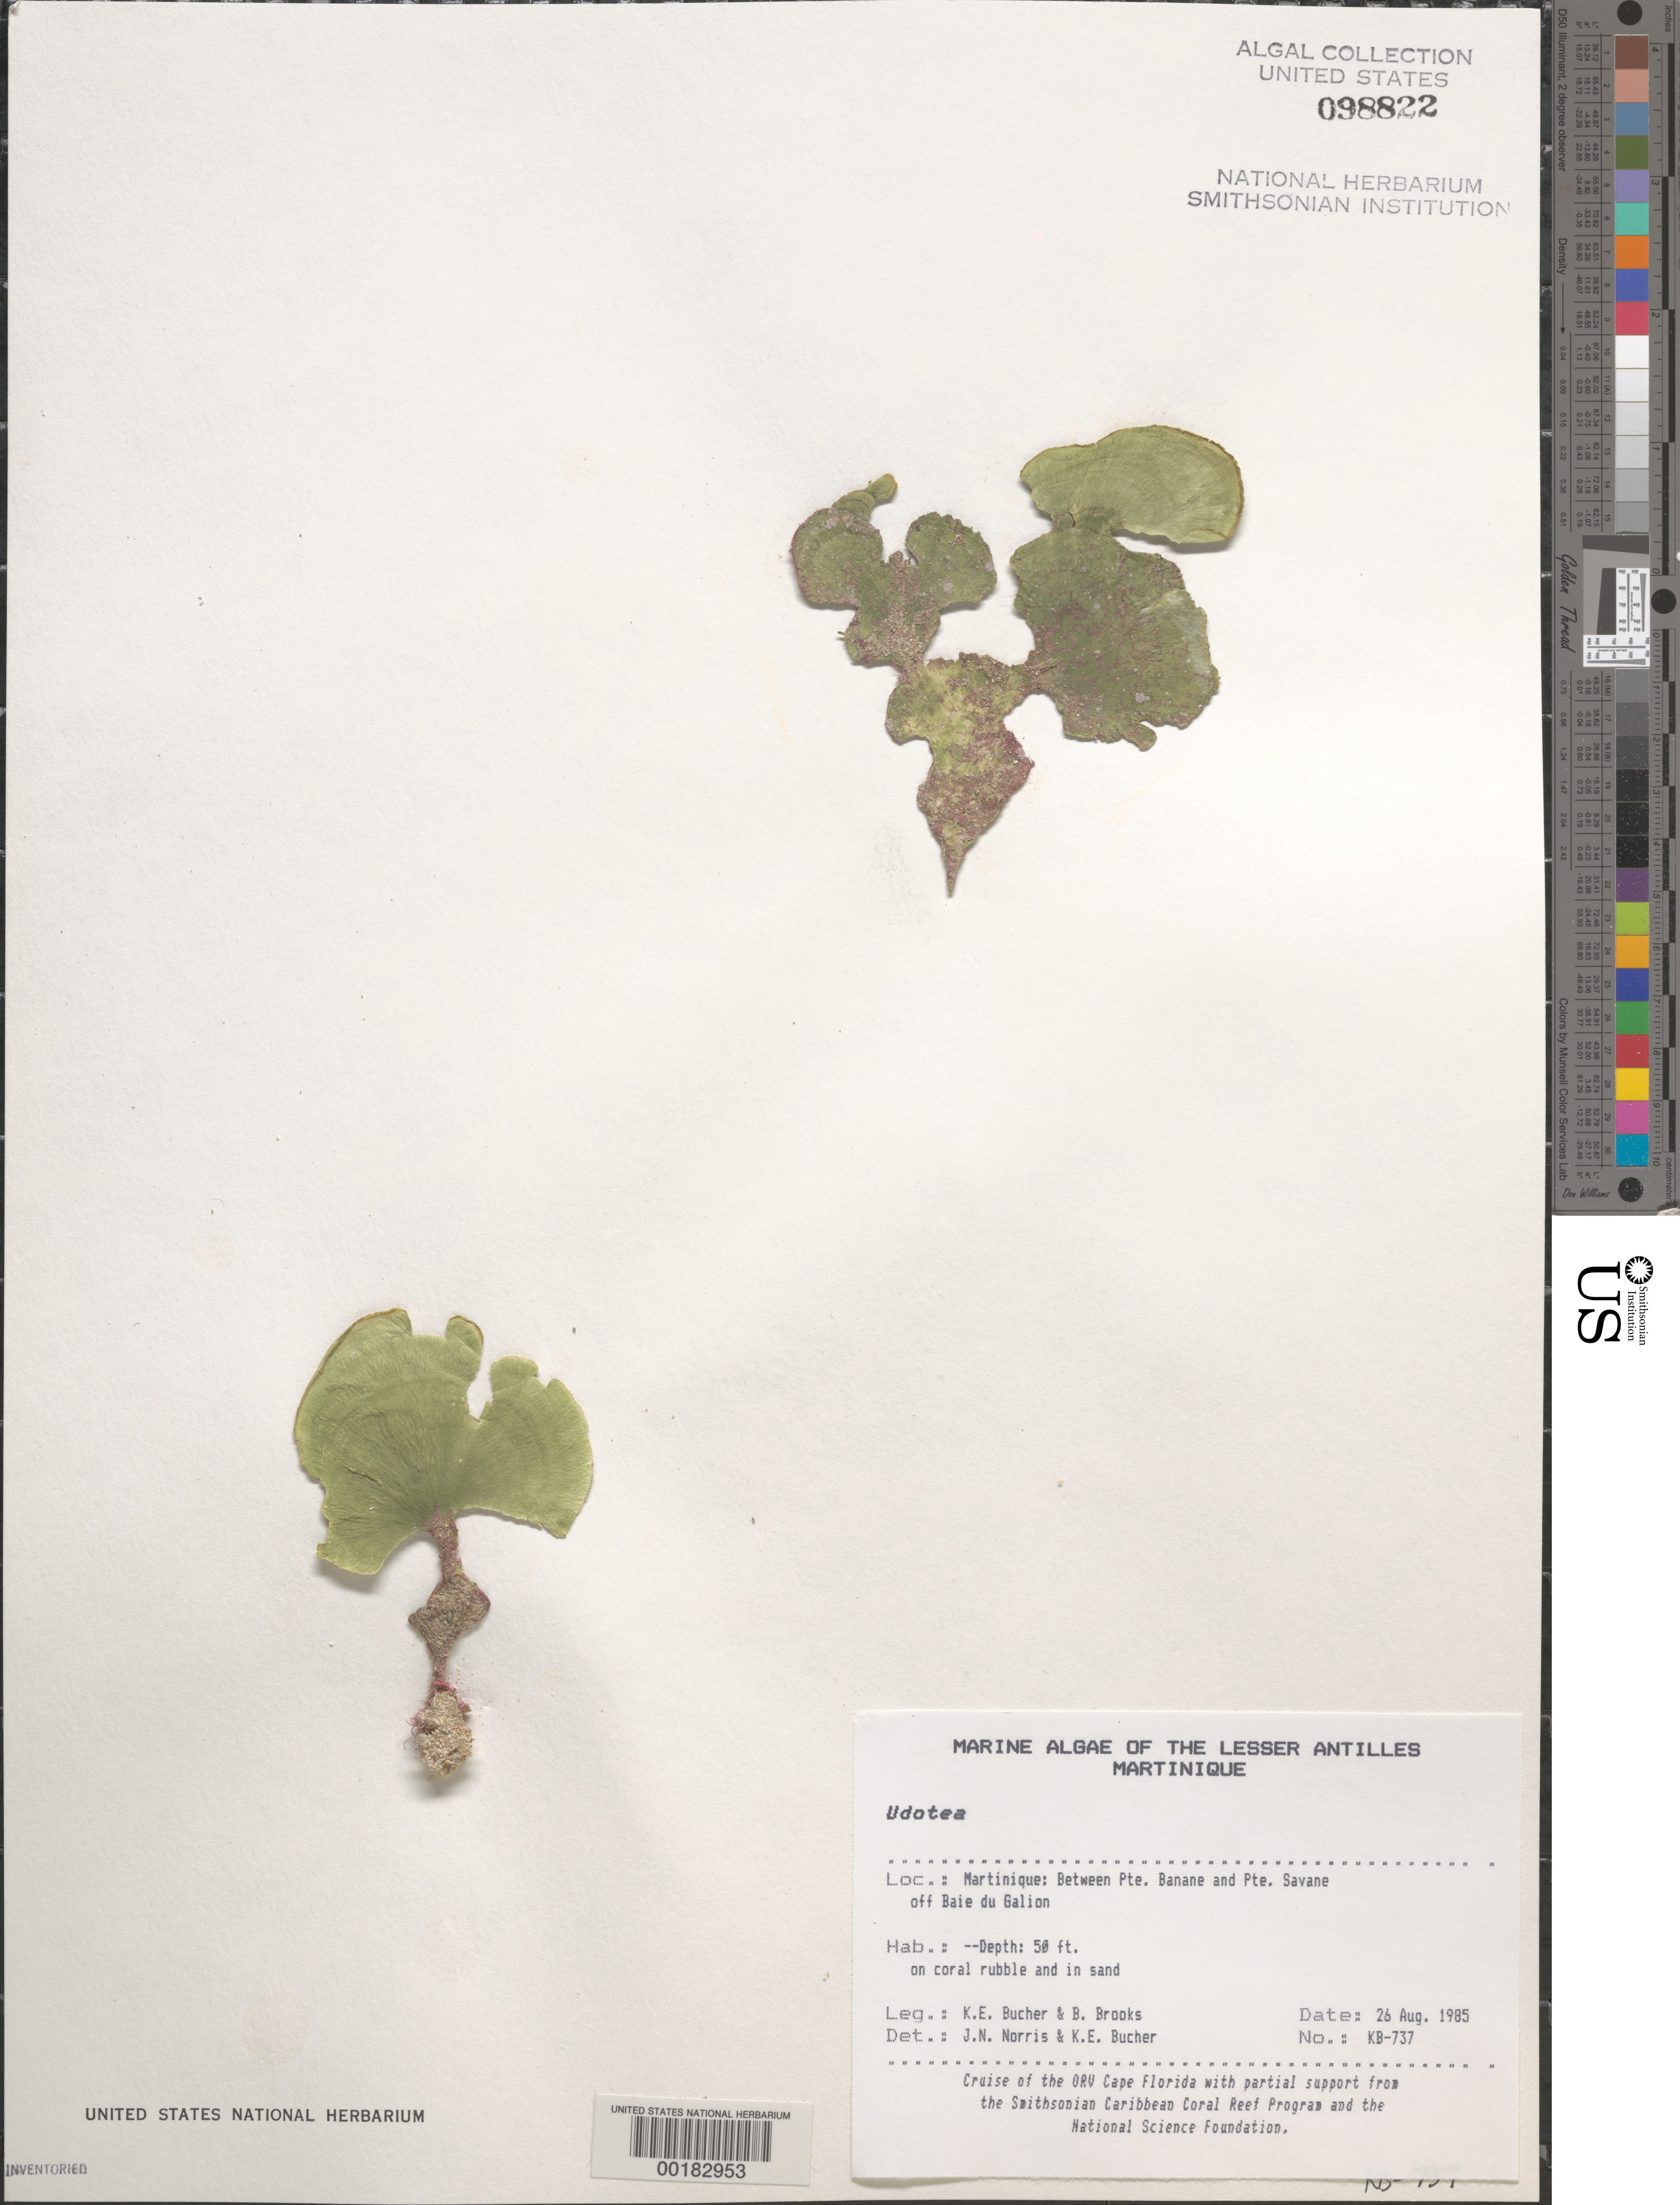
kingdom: Plantae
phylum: Chlorophyta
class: Ulvophyceae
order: Bryopsidales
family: Udoteaceae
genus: Udotea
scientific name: Udotea sp.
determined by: Norris, J. N.; Bucher, K. E.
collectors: K. E. Bucher & B. Brooks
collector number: Kb-737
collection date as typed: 26 Aug 1985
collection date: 1985-08-26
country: Martinique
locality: Between Pointe Banane and Pointe Savane, off Baie du Galion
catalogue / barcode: US 98822